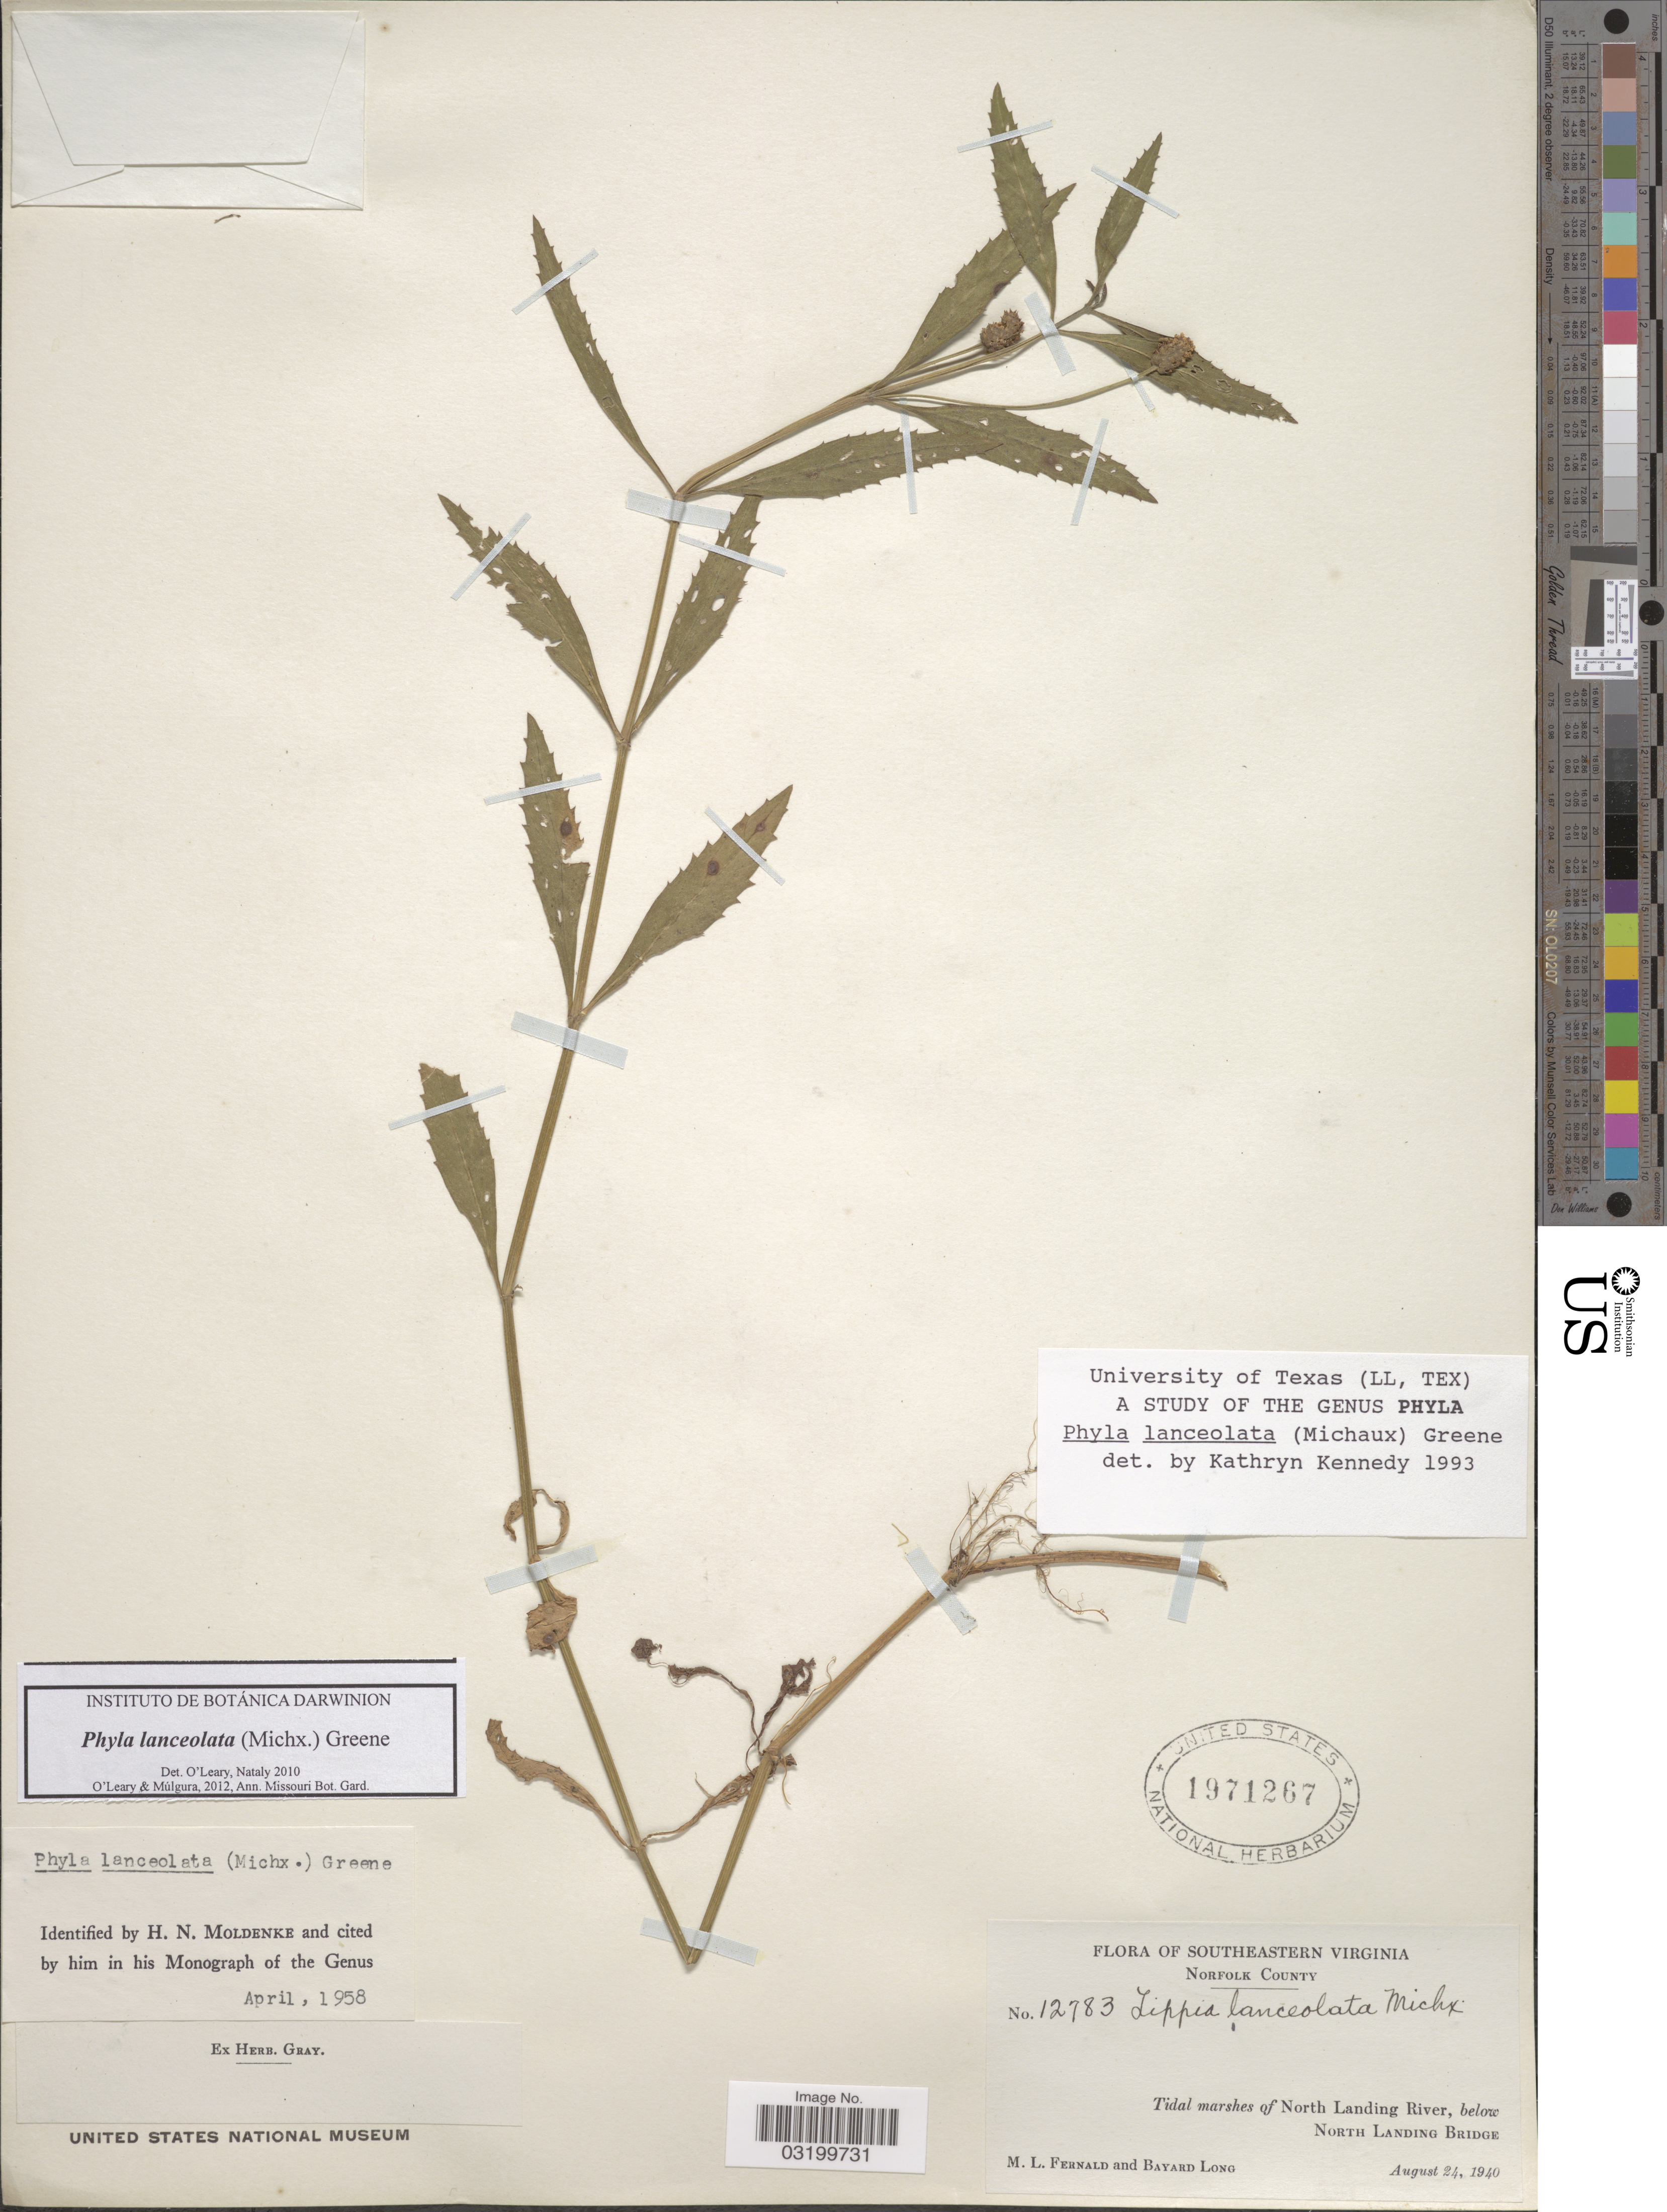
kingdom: Plantae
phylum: Tracheophyta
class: Magnoliopsida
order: Lamiales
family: Verbenaceae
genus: Phyla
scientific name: Phyla lanceolata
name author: (Michx.) Greene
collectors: M. L. Fernald & B. H. Long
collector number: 12783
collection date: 1940-08-24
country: United States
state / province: Virginia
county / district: City of Norfolk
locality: Southeastern Virginia. Norfolk County. Tidal marshes of North Landing River, below North Landing Bridge.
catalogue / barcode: US 1971267